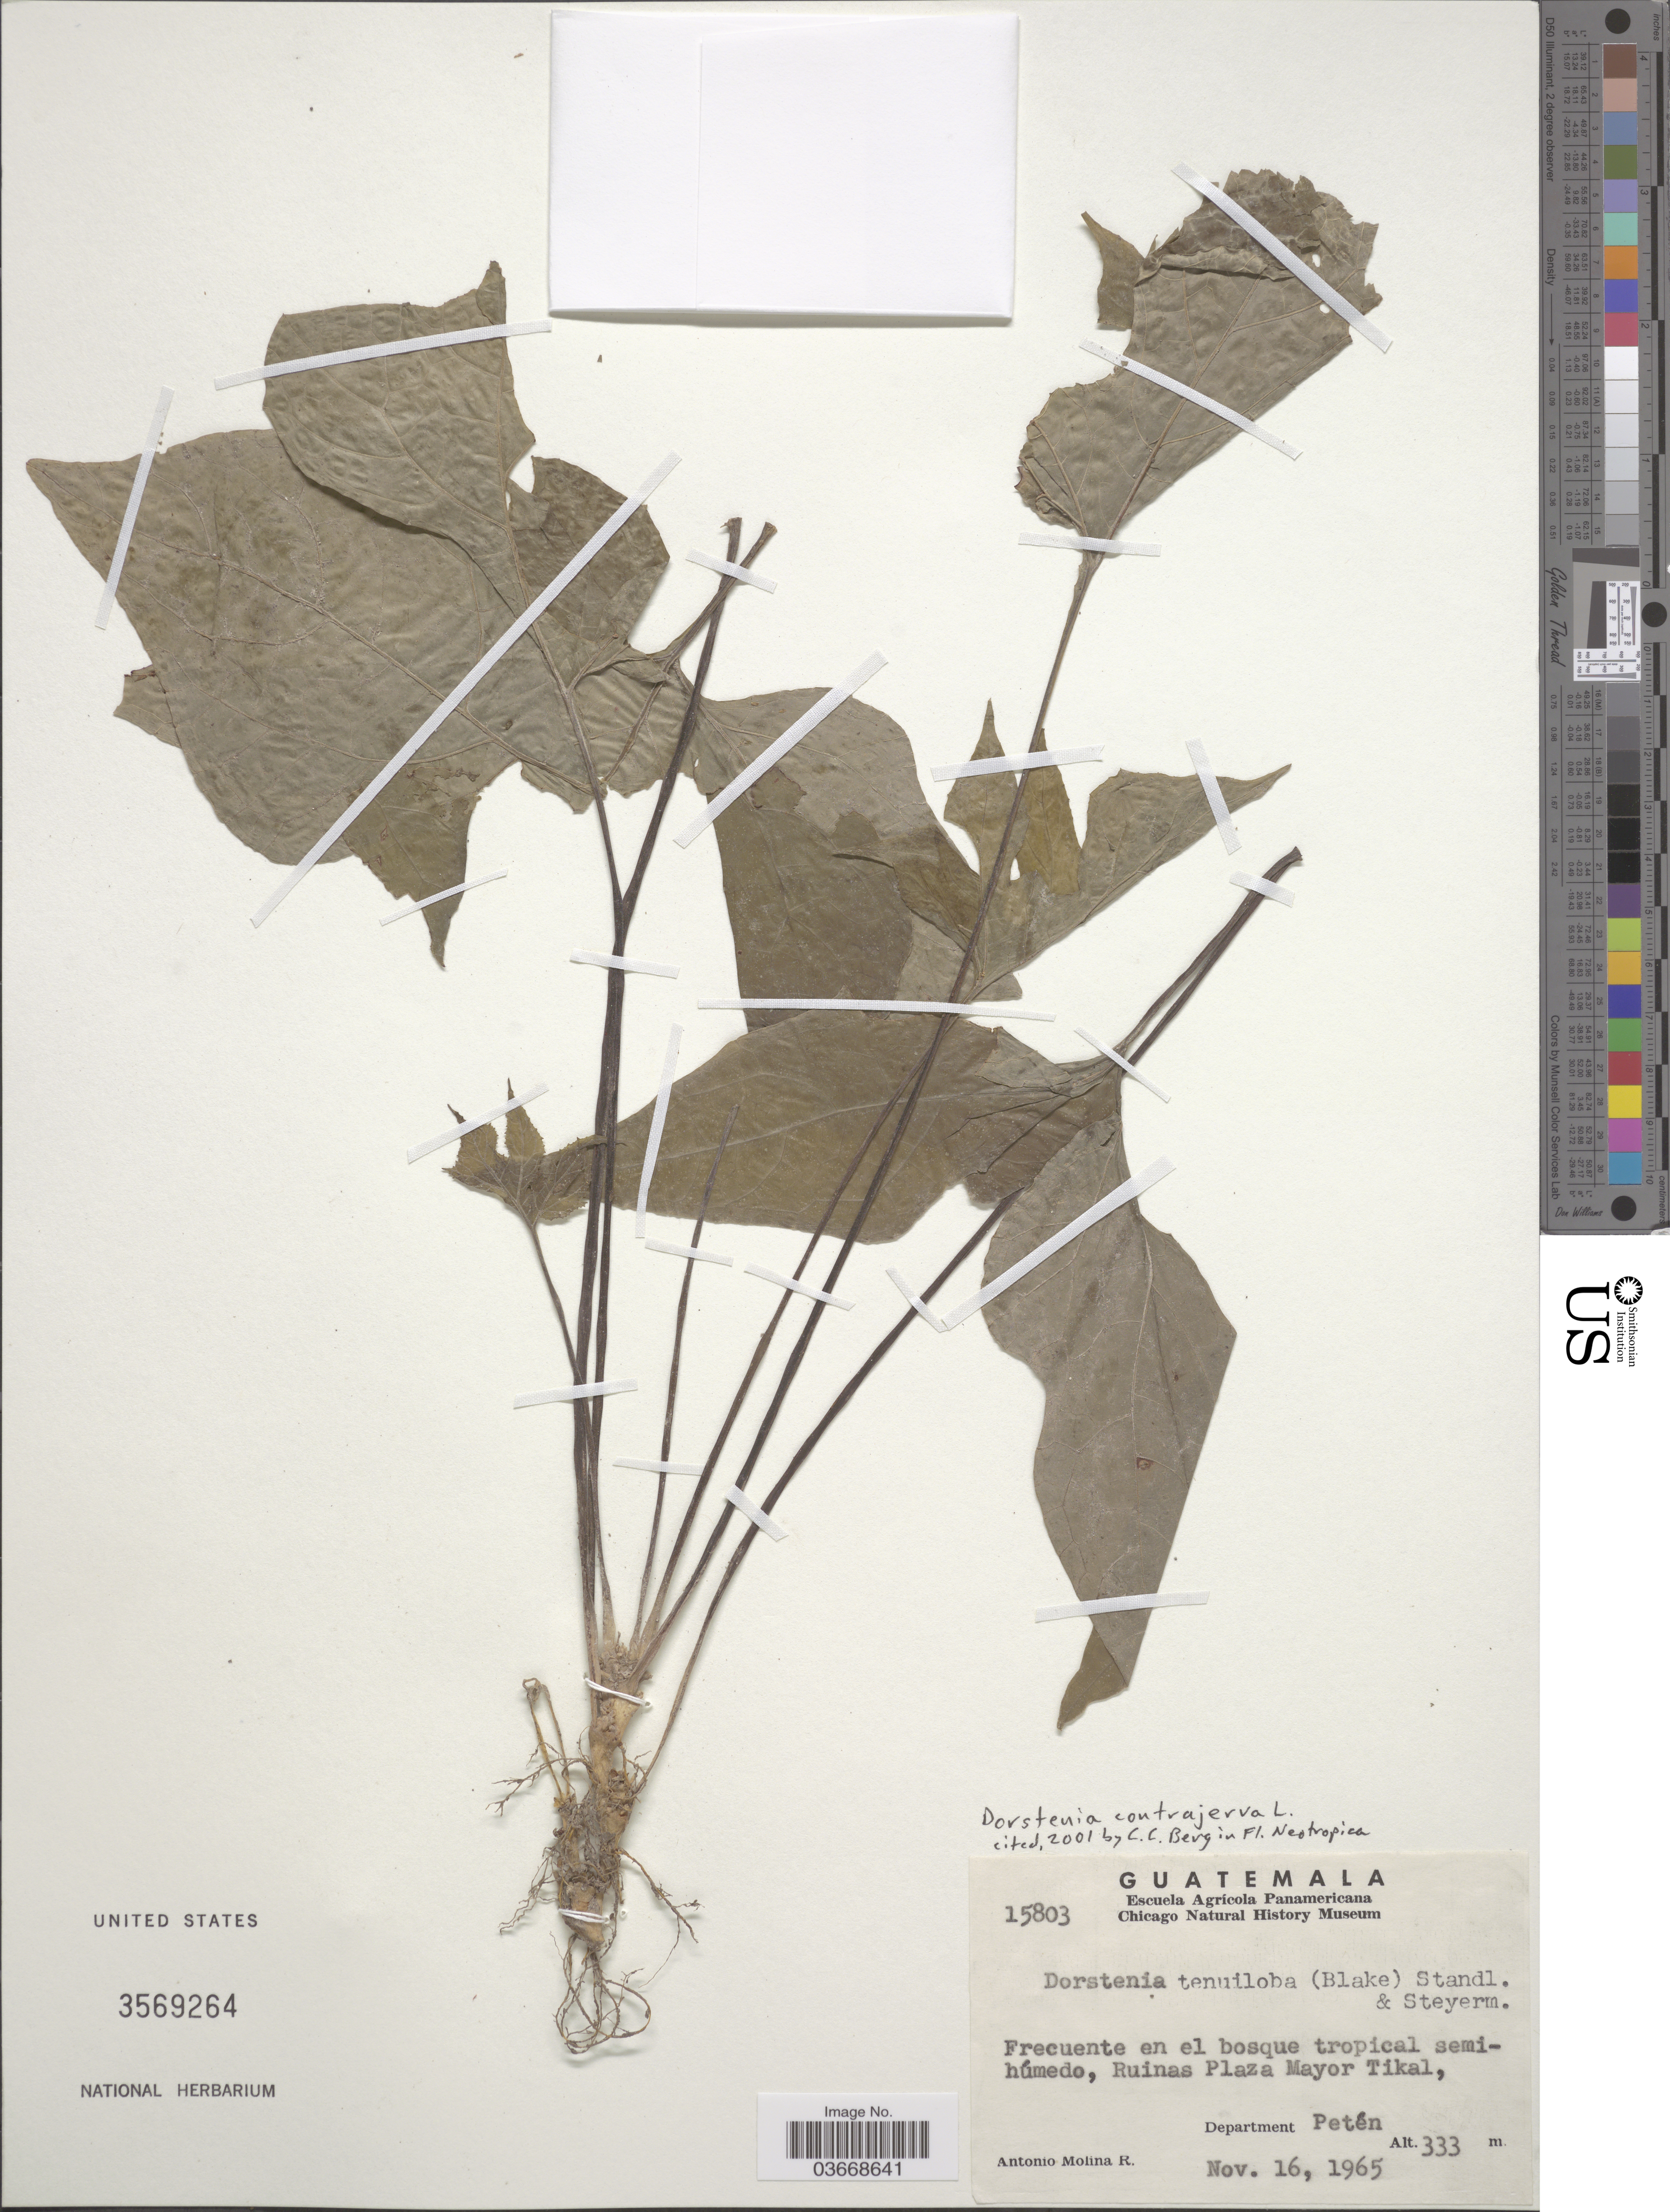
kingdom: Plantae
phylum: Tracheophyta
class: Magnoliopsida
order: Rosales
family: Moraceae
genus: Dorstenia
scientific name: Dorstenia contrajerva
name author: L.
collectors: A. Molina R.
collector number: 15803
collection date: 1965-11-16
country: Guatemala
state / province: El Peten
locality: Ruinas Plaza Mayor Tikal, Department Petén.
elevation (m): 333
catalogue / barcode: US 3569264